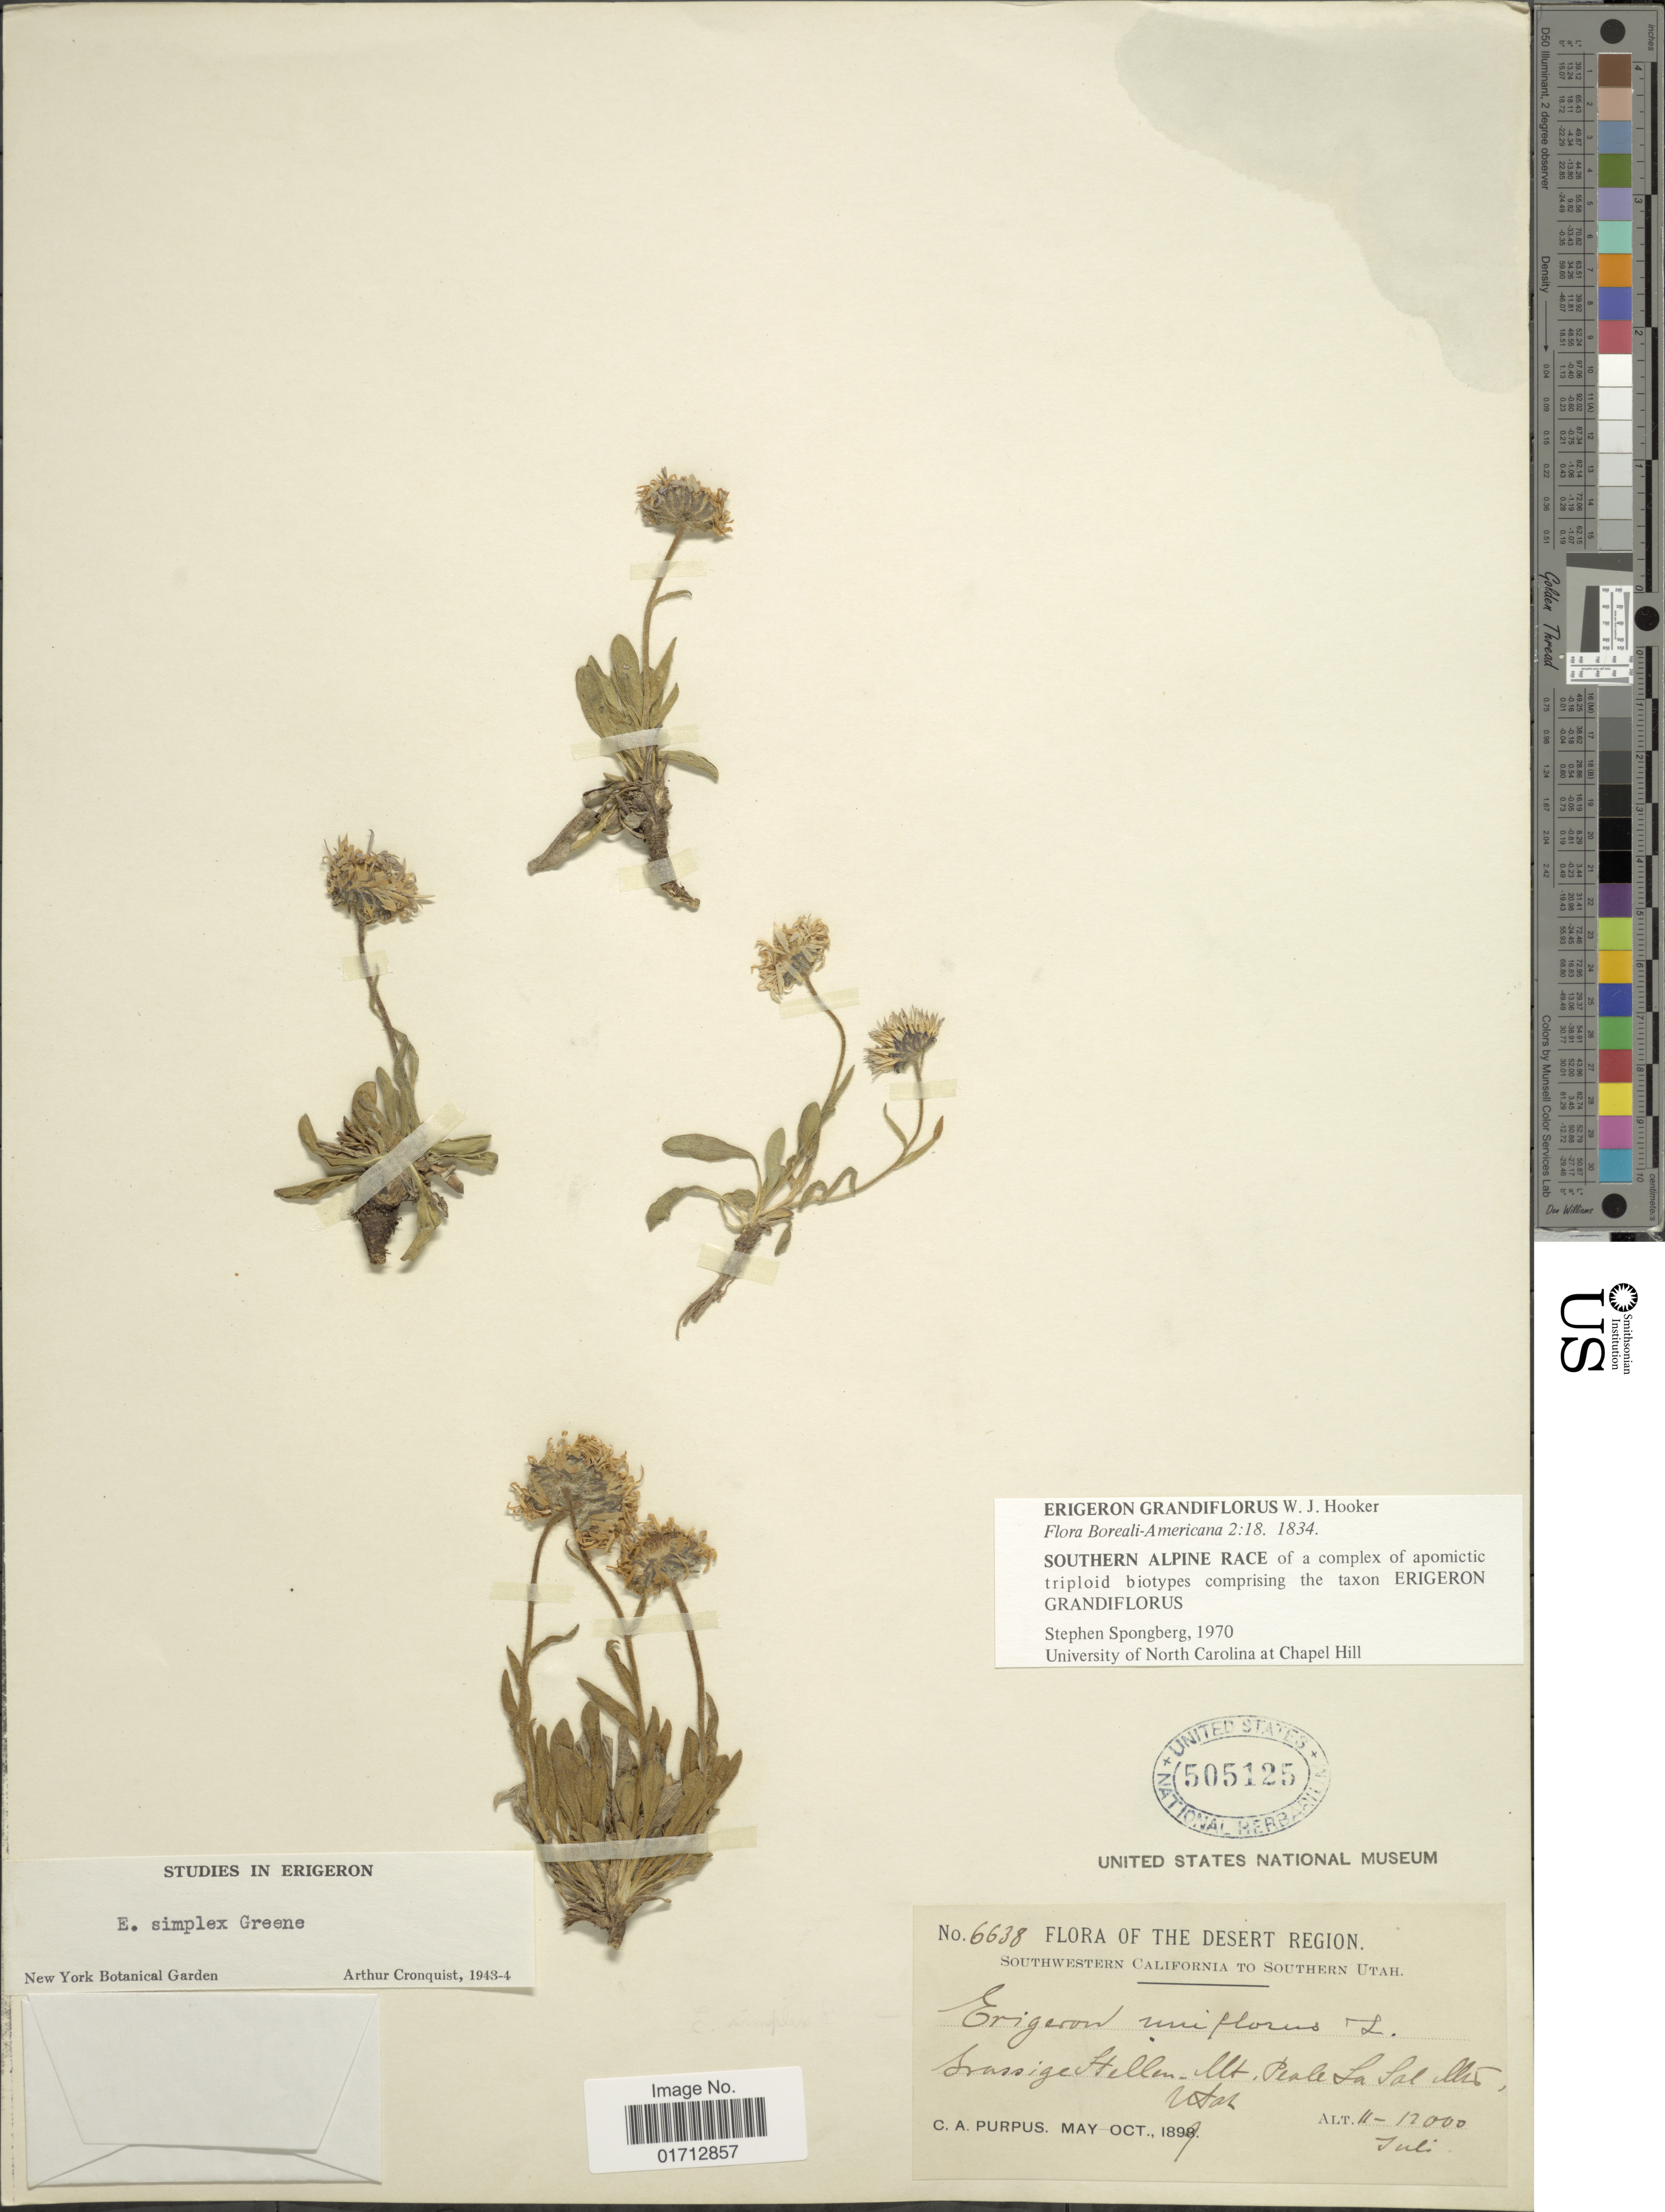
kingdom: Plantae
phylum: Tracheophyta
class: Magnoliopsida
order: Asterales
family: Asteraceae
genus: Erigeron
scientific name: Erigeron grandiflorus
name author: Hook.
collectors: C. A. Purpus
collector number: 6638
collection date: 1899-07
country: United States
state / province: Utah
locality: Desert Region, Mount Peale, La Sal Mountains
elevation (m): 3353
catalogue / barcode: US 505125